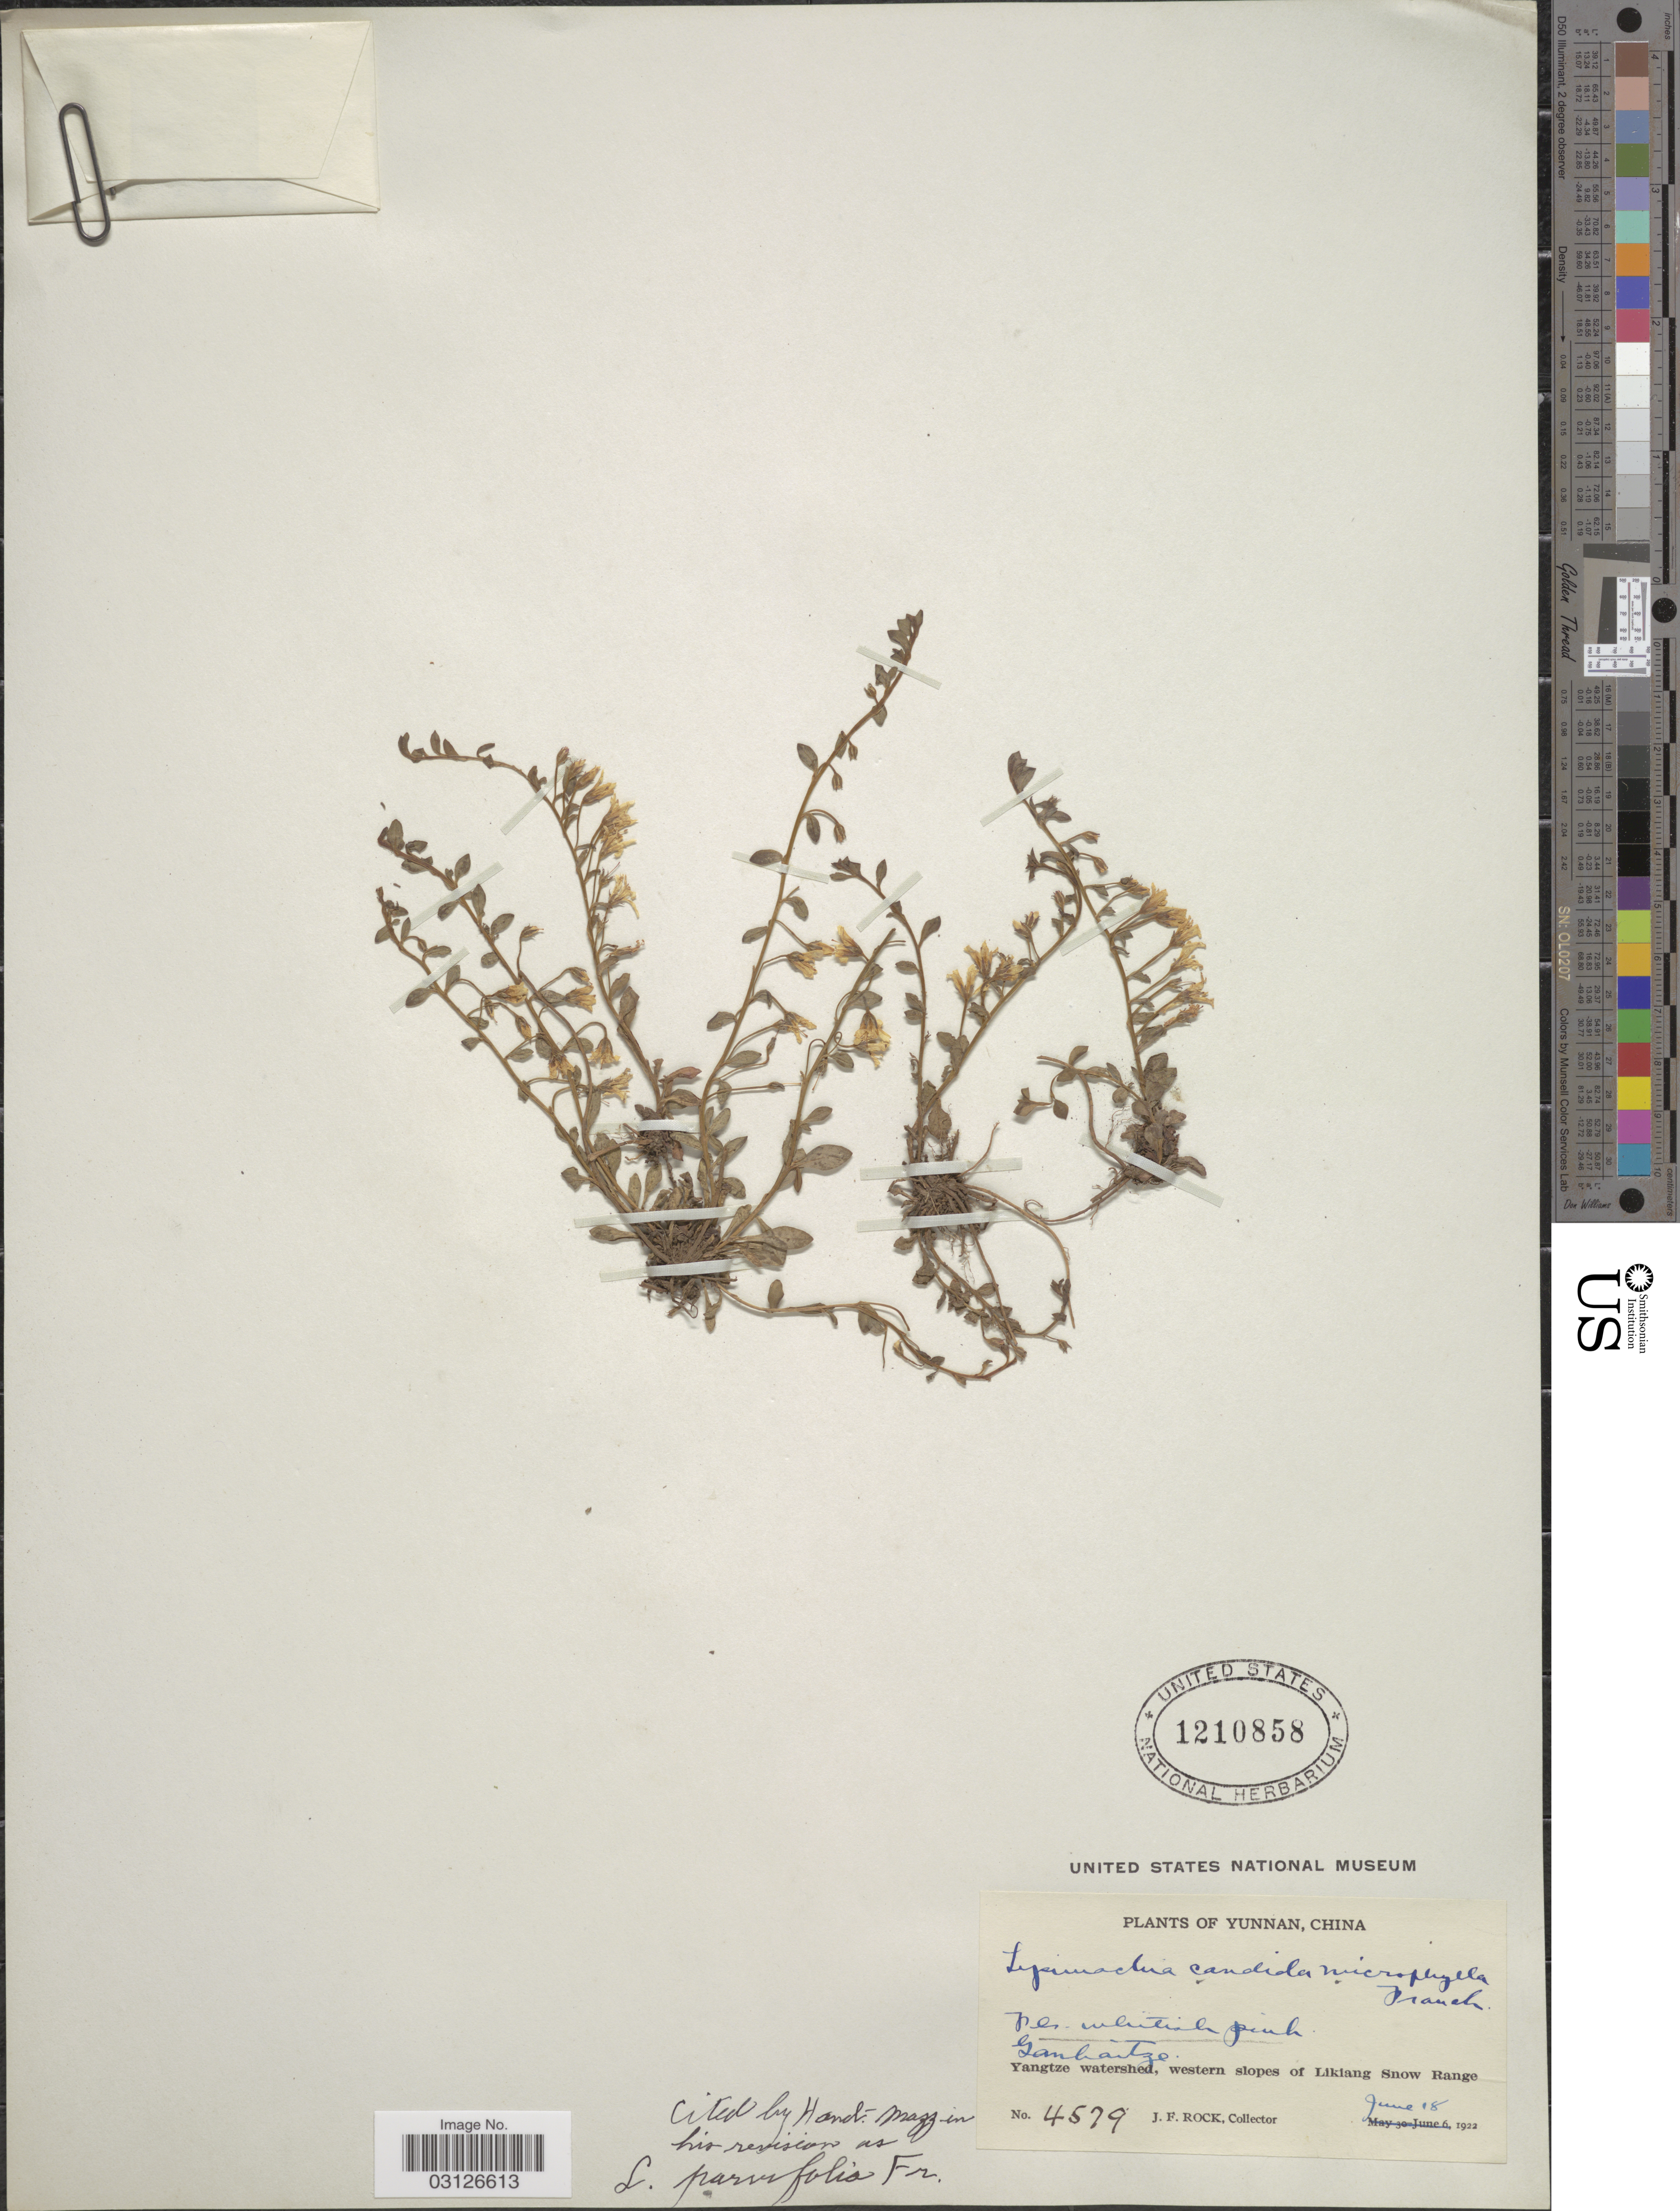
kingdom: Plantae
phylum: Tracheophyta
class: Magnoliopsida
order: Ericales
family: Primulaceae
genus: Lysimachia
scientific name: Lysimachia parvifolia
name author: Franch.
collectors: J. Rock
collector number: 4579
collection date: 1922-06-18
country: China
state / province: Yunnan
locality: Ganhaitze. Yangtze watershed, western slopes of Likiang Snow Range.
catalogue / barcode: US 1210858